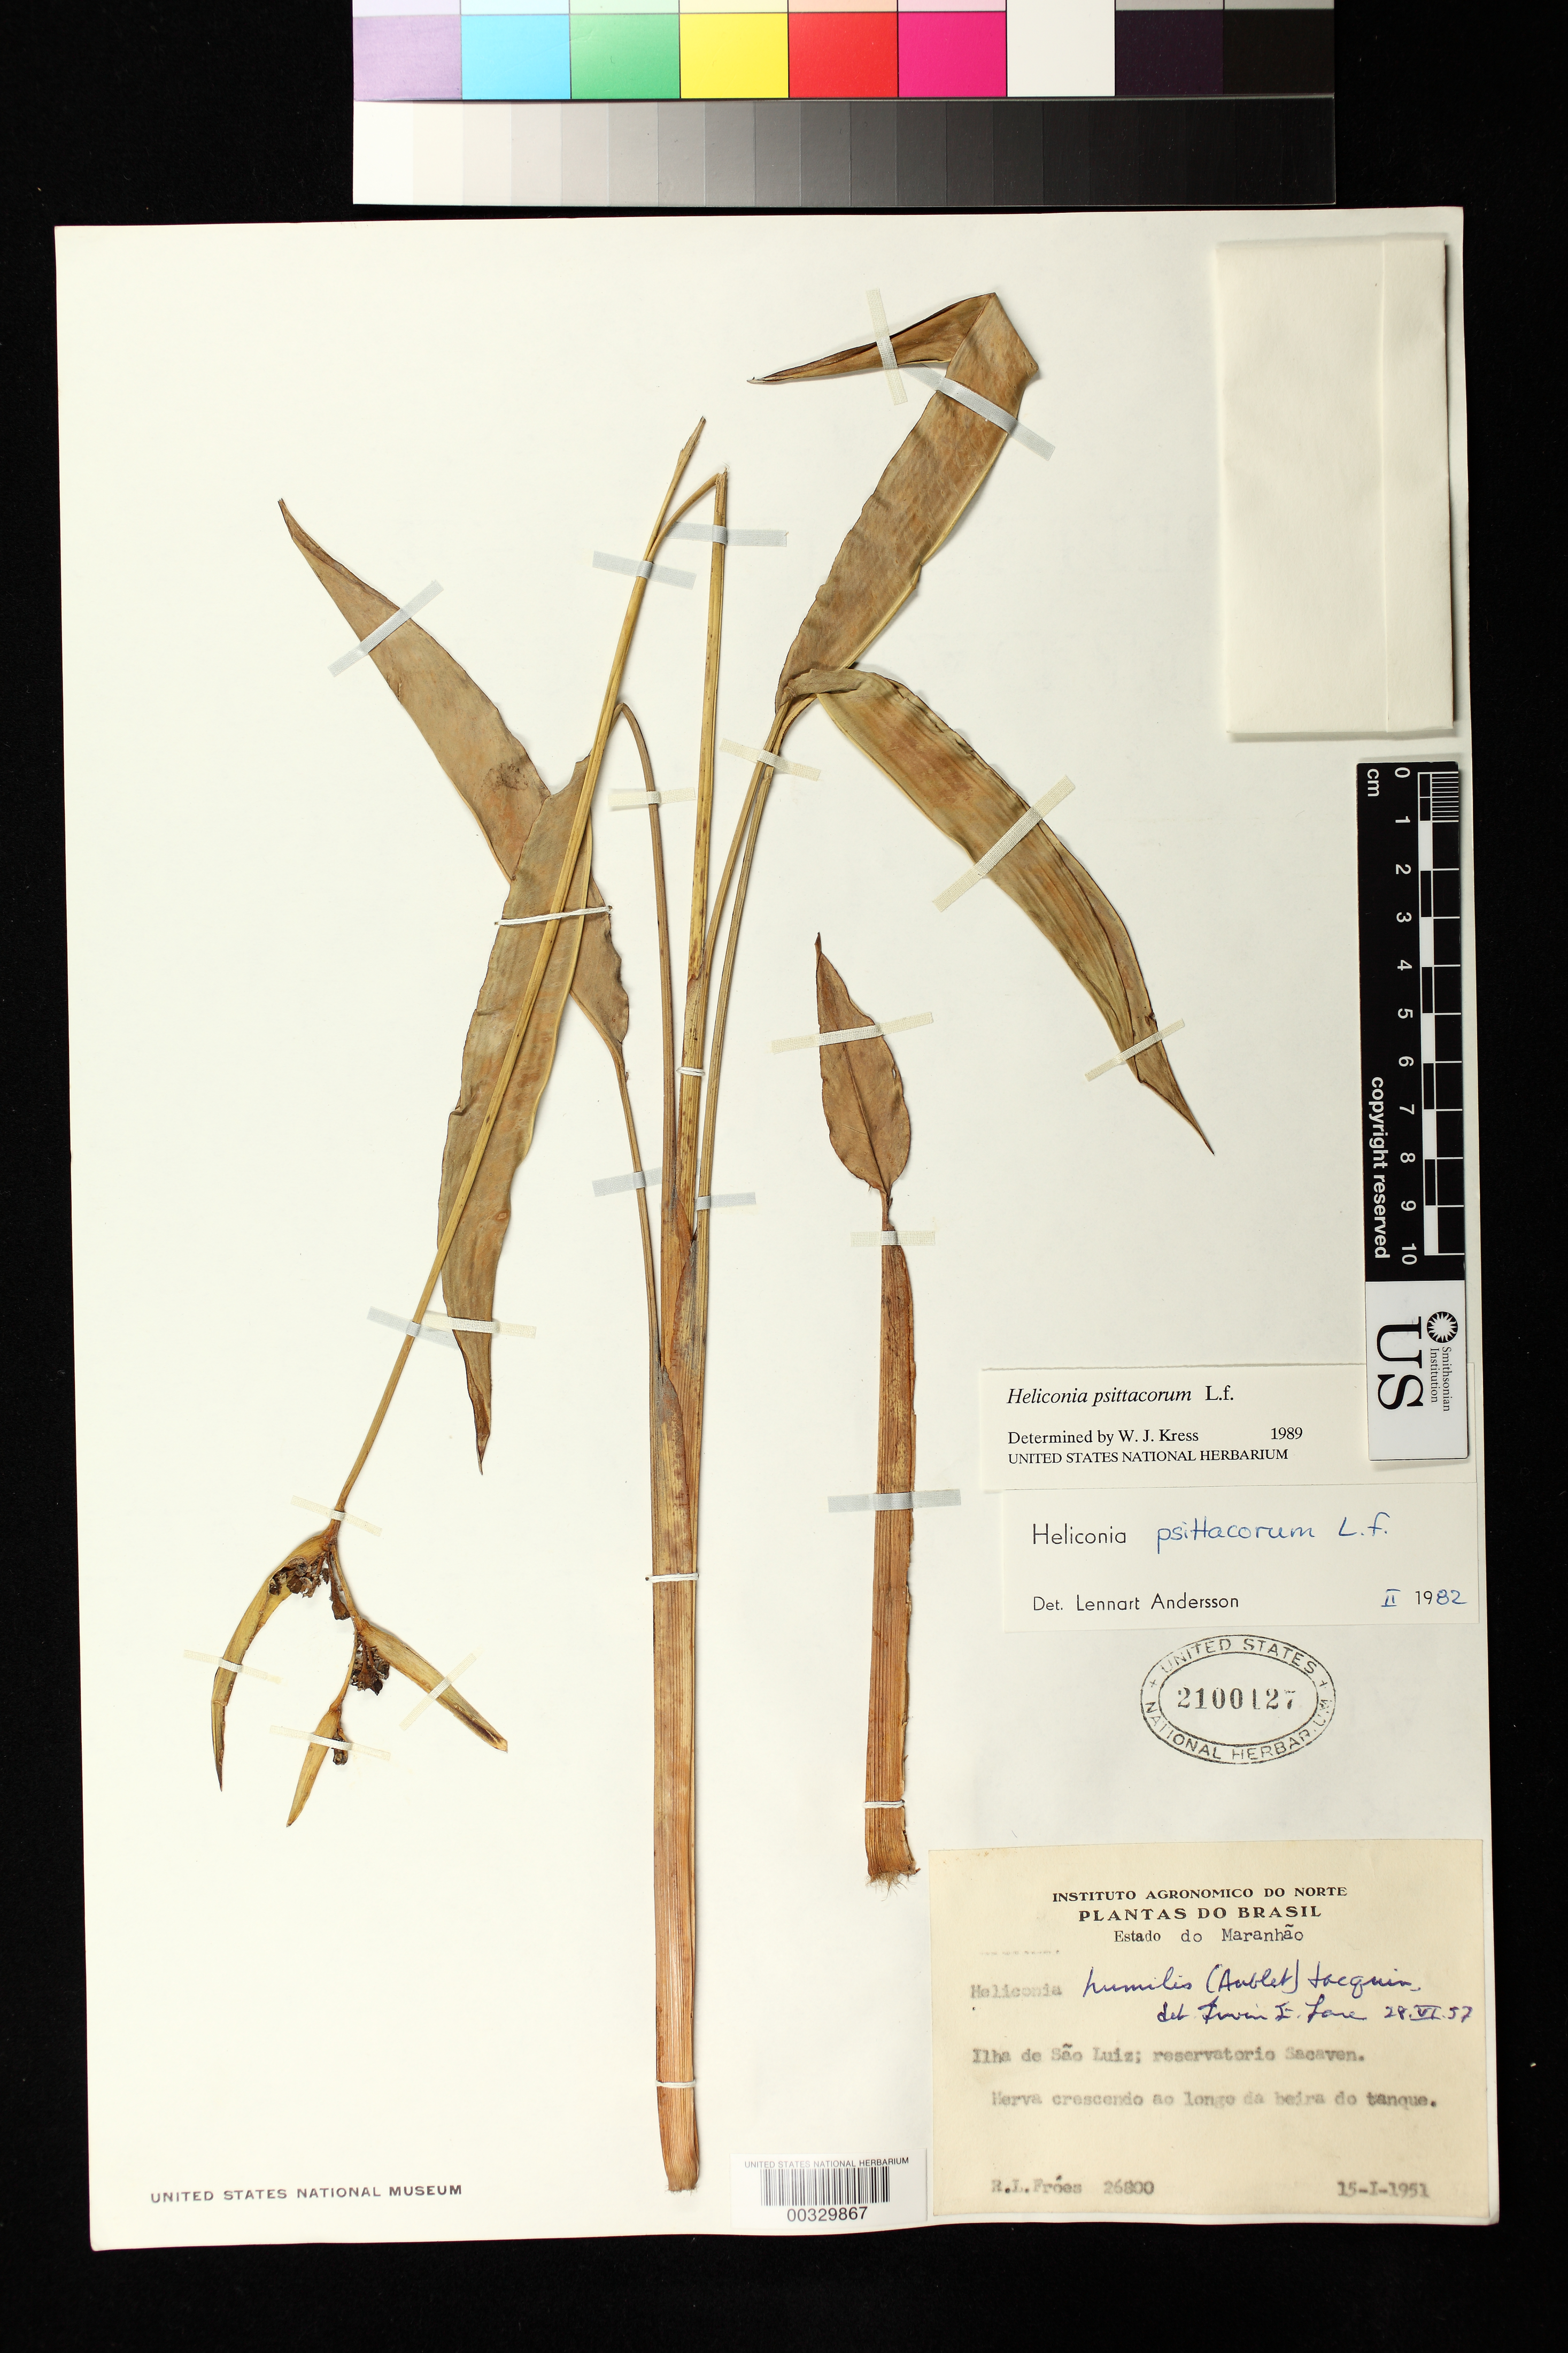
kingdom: Plantae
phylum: Tracheophyta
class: Liliopsida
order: Zingiberales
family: Heliconiaceae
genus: Heliconia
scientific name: Heliconia psittacorum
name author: L. f.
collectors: R. L. Fróes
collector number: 26800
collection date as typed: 15 Jan 1951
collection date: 1951-01-15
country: Brazil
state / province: Maranhão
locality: Ilha de sao luiz, reservatorio sacaven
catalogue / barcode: US 2100127